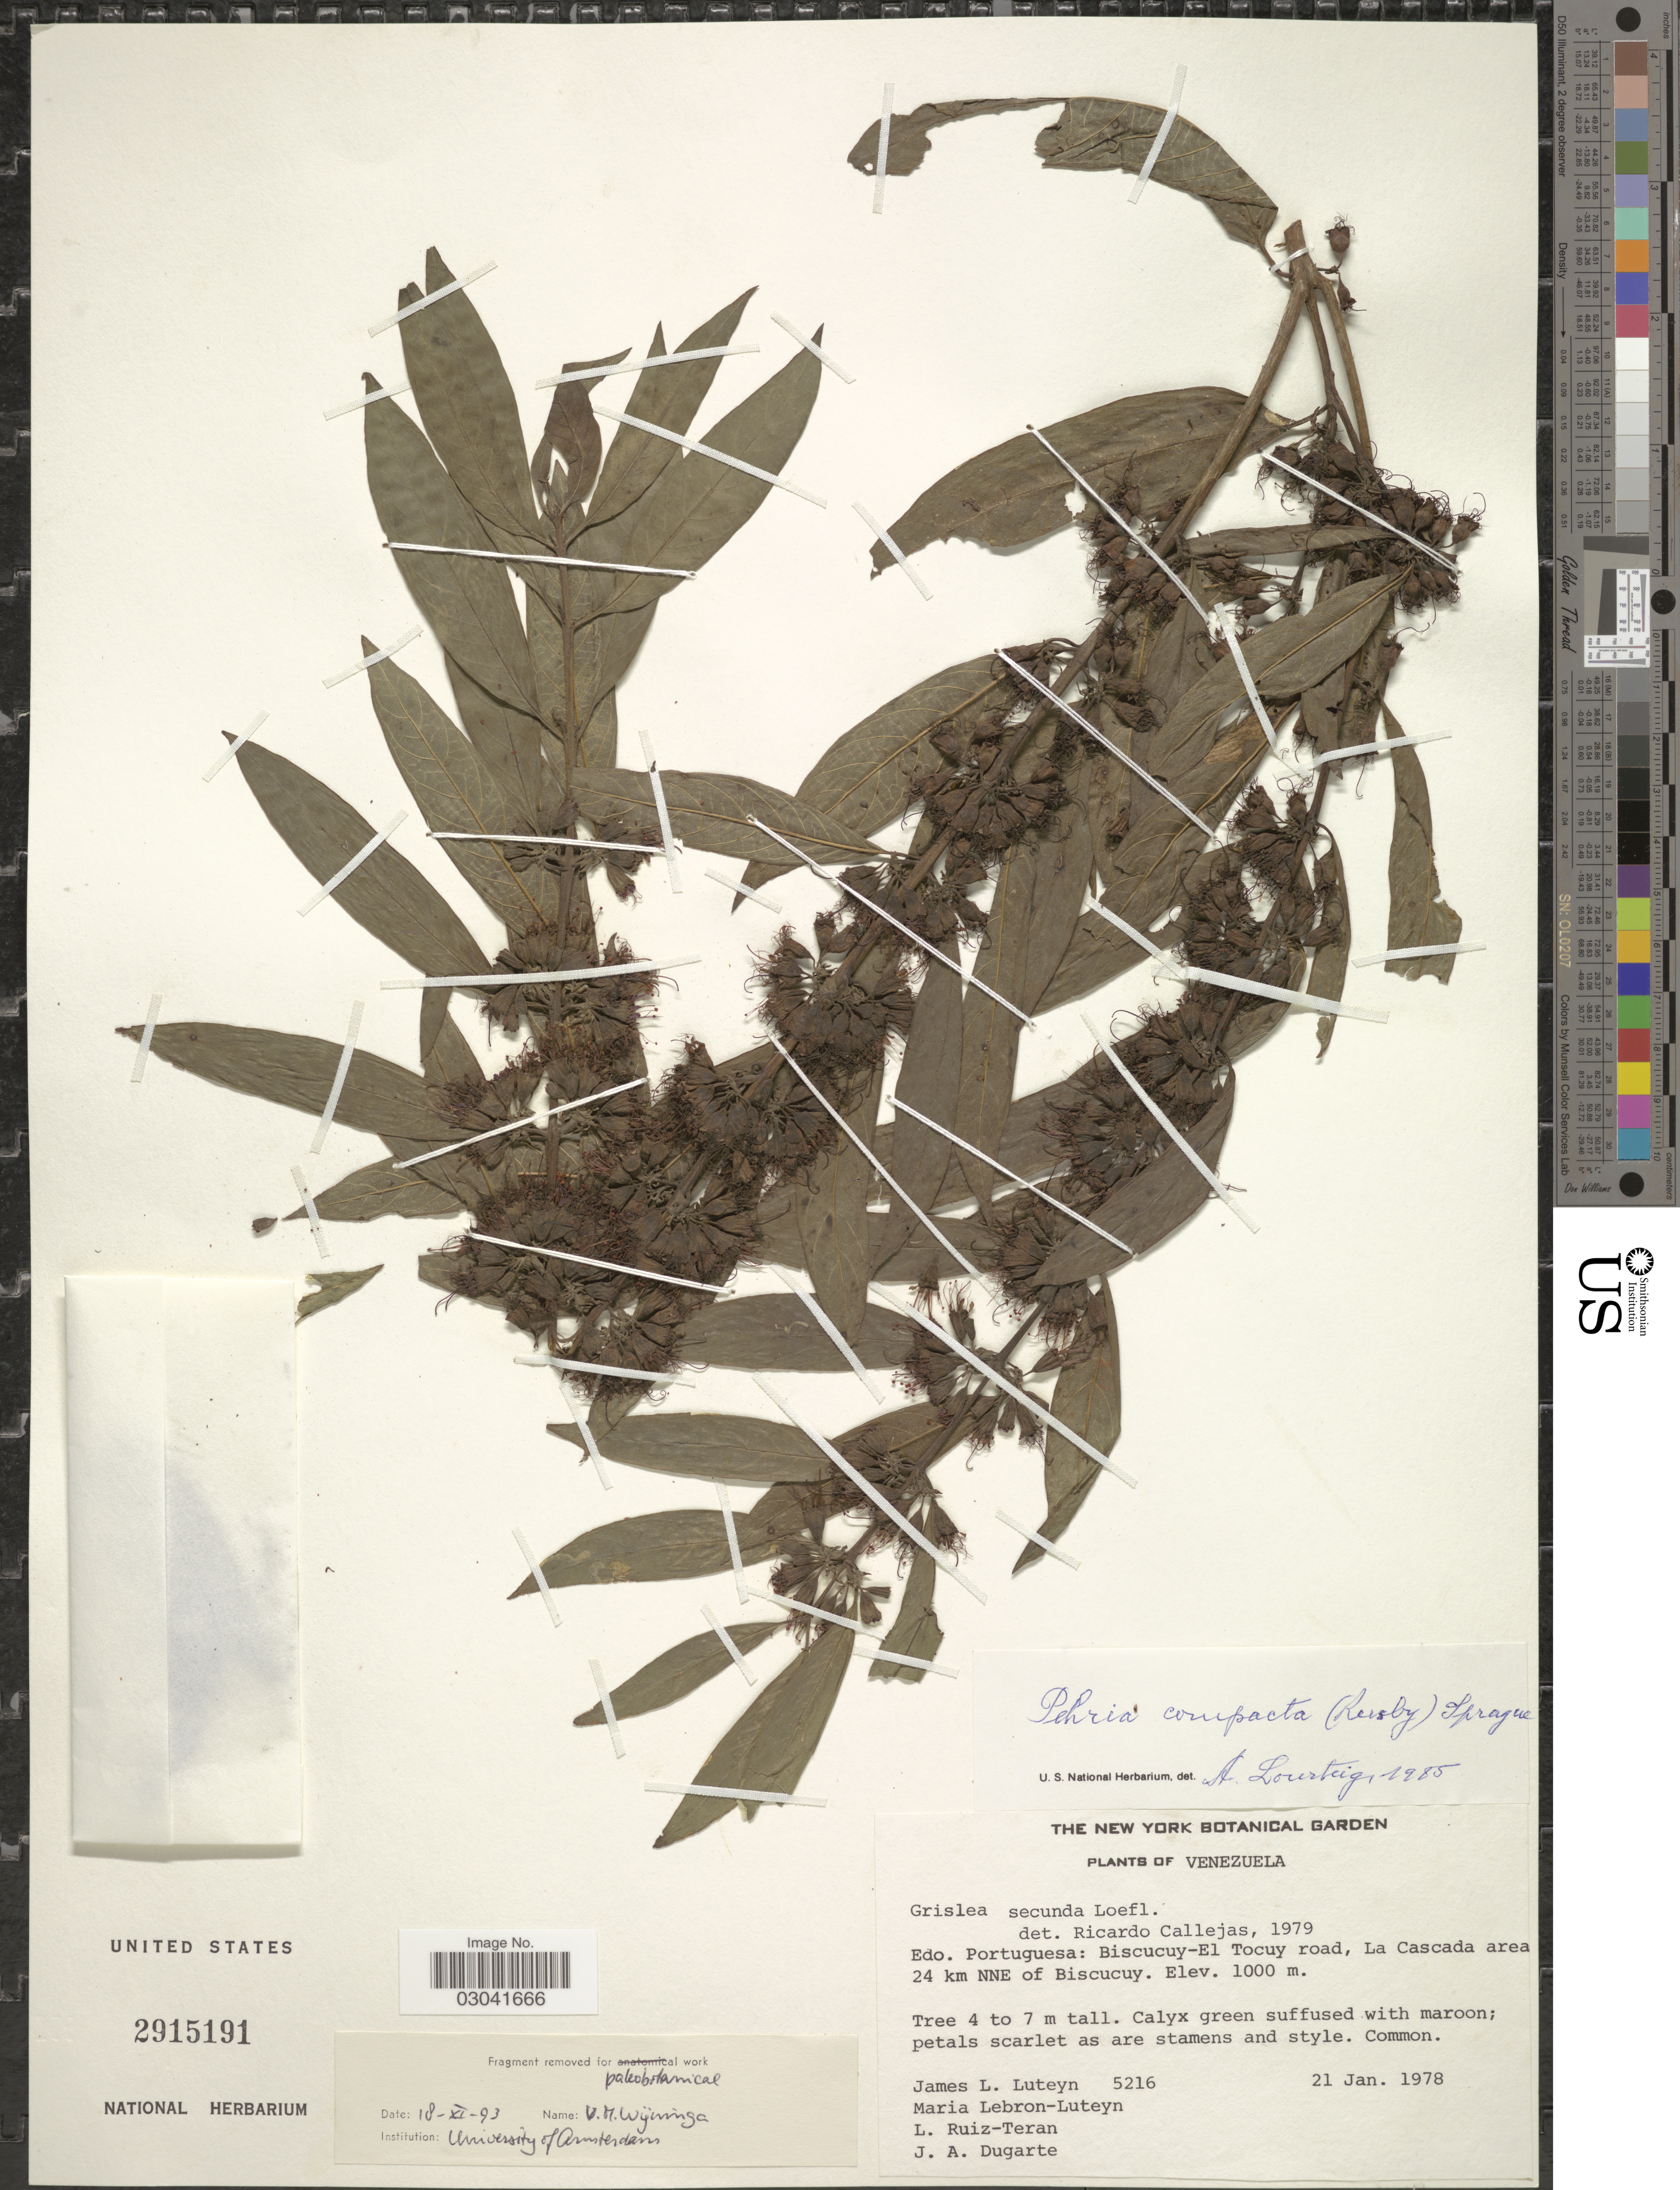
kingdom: Plantae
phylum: Tracheophyta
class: Magnoliopsida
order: Myrtales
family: Lythraceae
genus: Pehria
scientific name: Pehria compacta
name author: Sprague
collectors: J. L. Luteyn, M. L. Lebrón-Luteyn, L. E. Ruíz-Terán & J. Dugarte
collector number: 5216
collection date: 1978-01-21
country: Venezuela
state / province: Portuguesa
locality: Biscucuy-El Tocuy road, La Cascada area 24 km NNE of Biscucuy.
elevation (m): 1000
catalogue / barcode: US 2915191